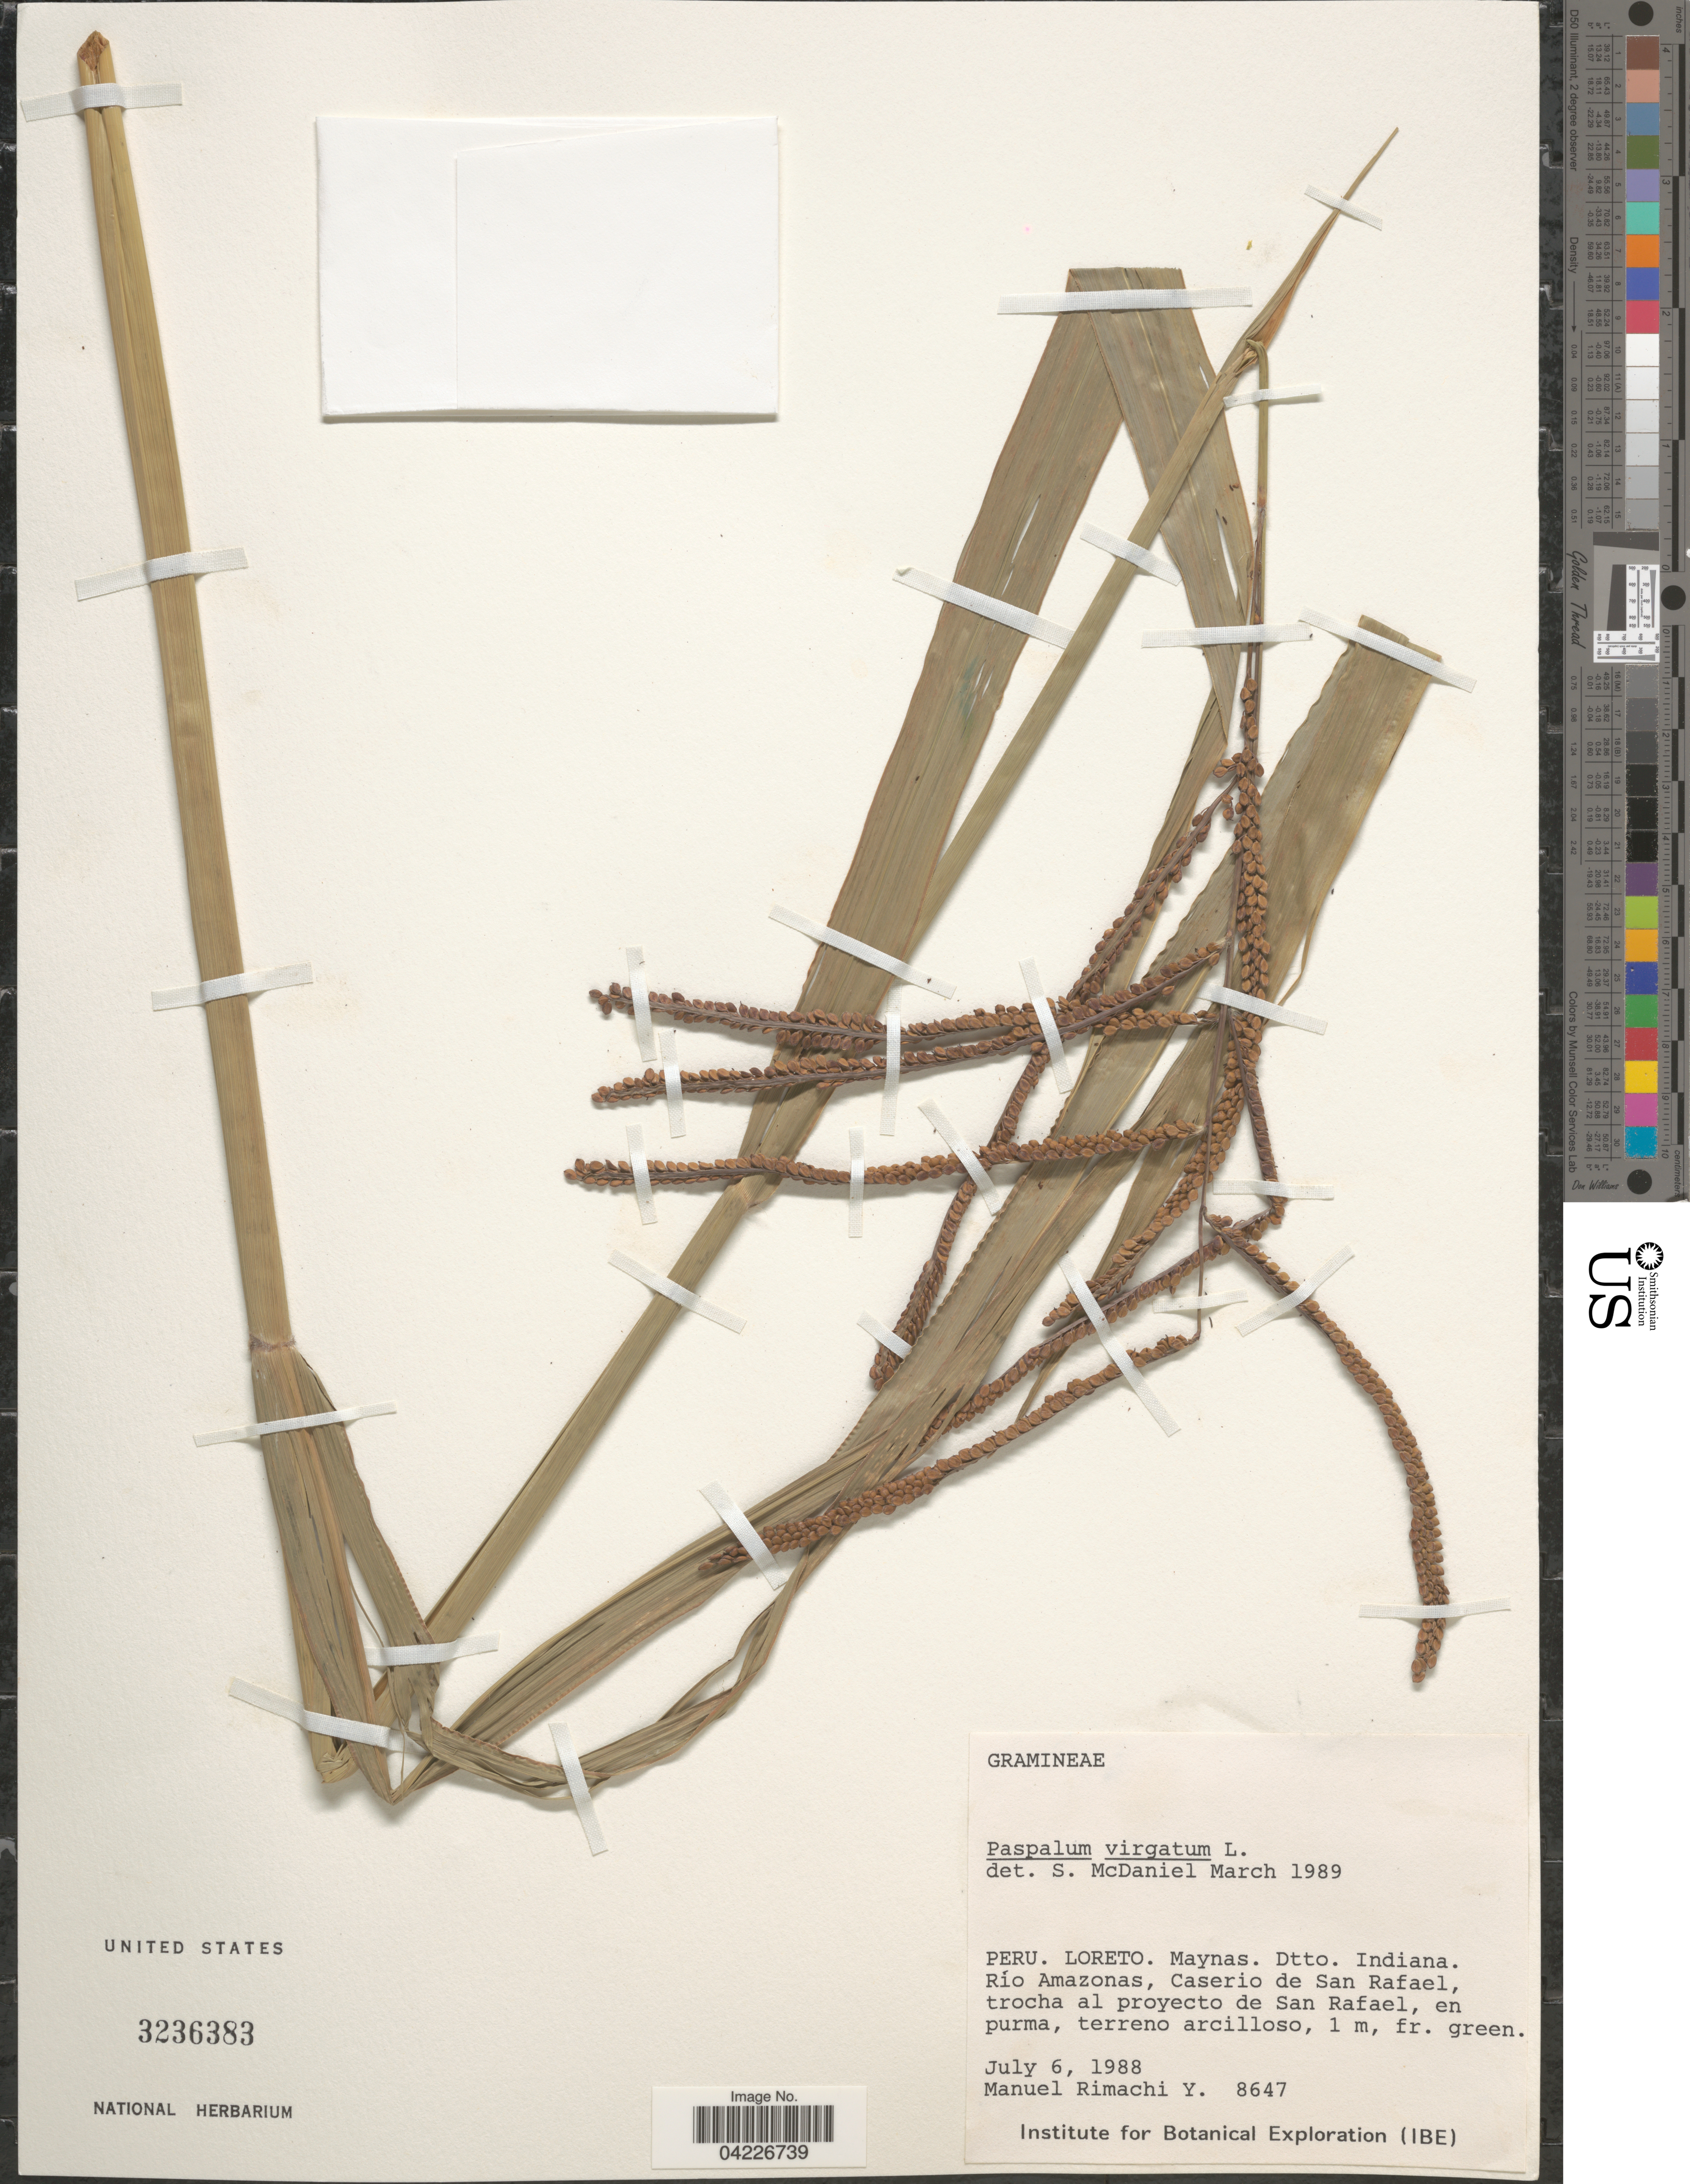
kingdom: Plantae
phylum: Tracheophyta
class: Liliopsida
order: Poales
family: Poaceae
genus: Paspalum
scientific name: Paspalum virgatum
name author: L.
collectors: M. Rimachi Y.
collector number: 8647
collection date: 1988-07-06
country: Peru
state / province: Loreto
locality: Maynas. Dtto. Indiana. Río Amazonas, Caserio de San Rafael, trocha al proyecto de San Rafael. Institute for Botanical Exploration (IBE).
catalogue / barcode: US 3236383